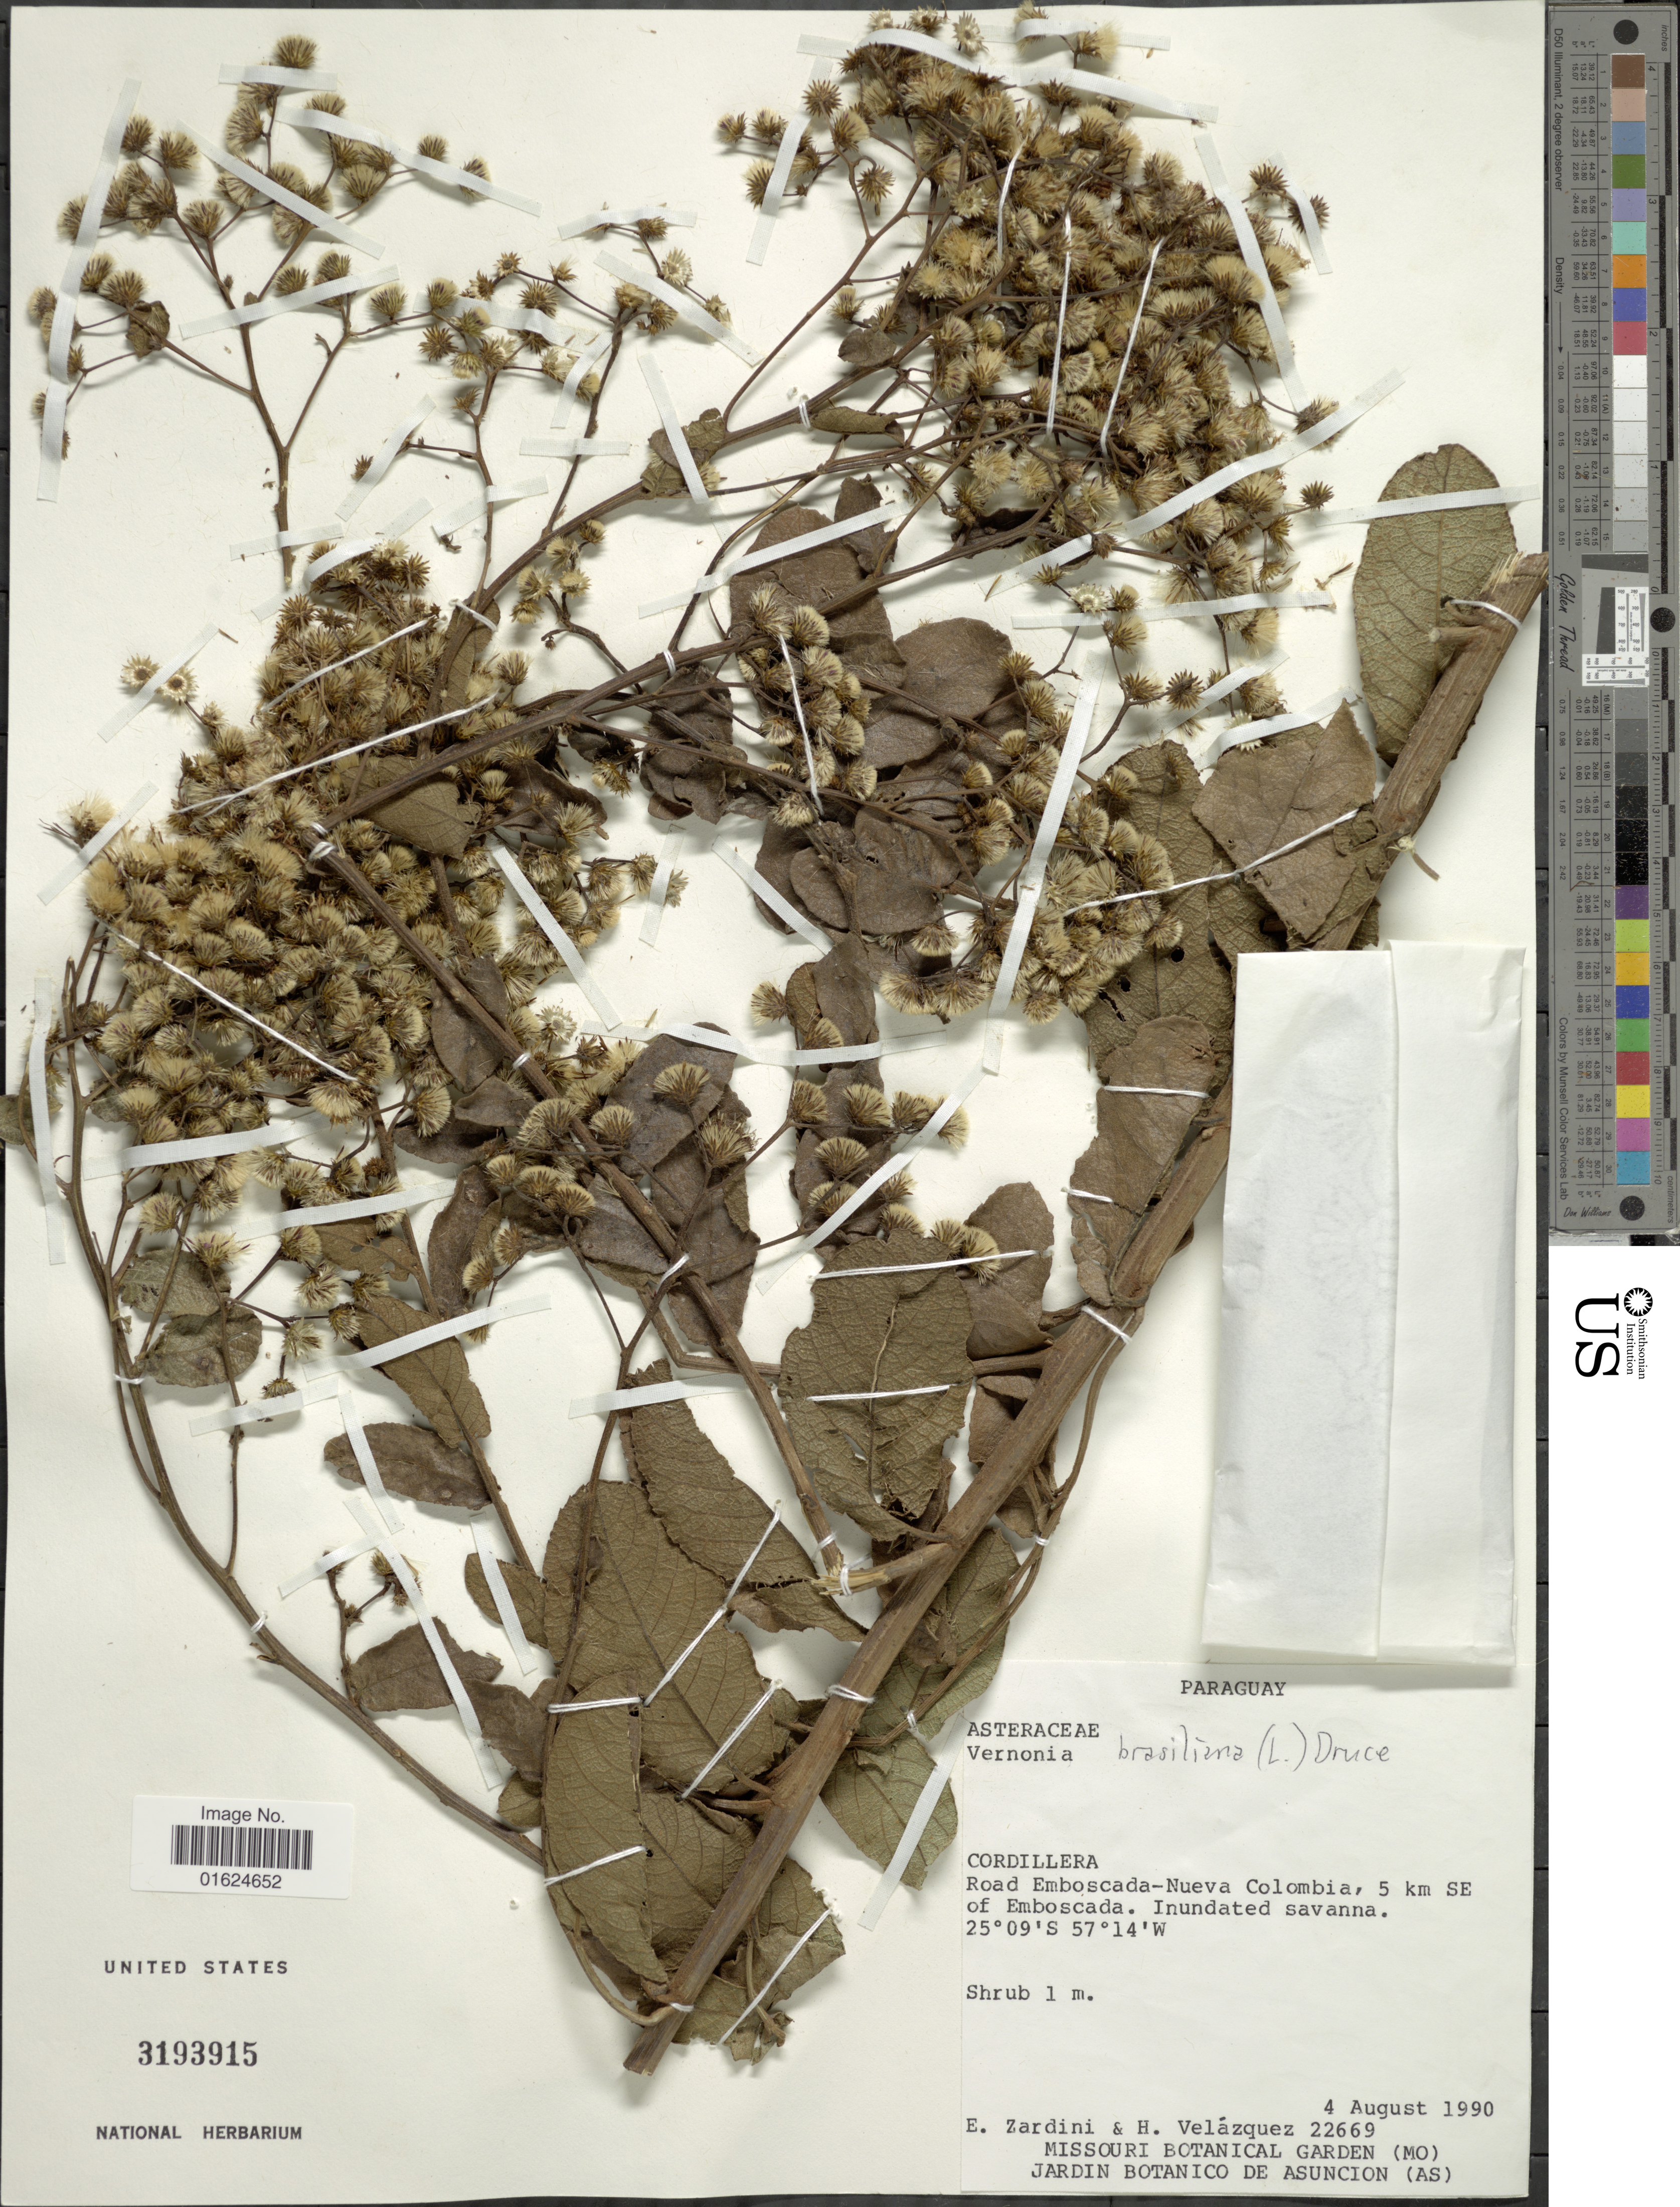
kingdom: Plantae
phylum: Tracheophyta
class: Magnoliopsida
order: Asterales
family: Asteraceae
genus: Vernonia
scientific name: Vernonia brasiliana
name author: (L.) Druce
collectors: E. M. Zardini & H. Velázquez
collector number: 22669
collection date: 1990-08-04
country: Paraguay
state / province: Cordillera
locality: Road Emboscada-Nueva Colombia, 5 km SE of Emboscada. Inundated savanna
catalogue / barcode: US 3193915